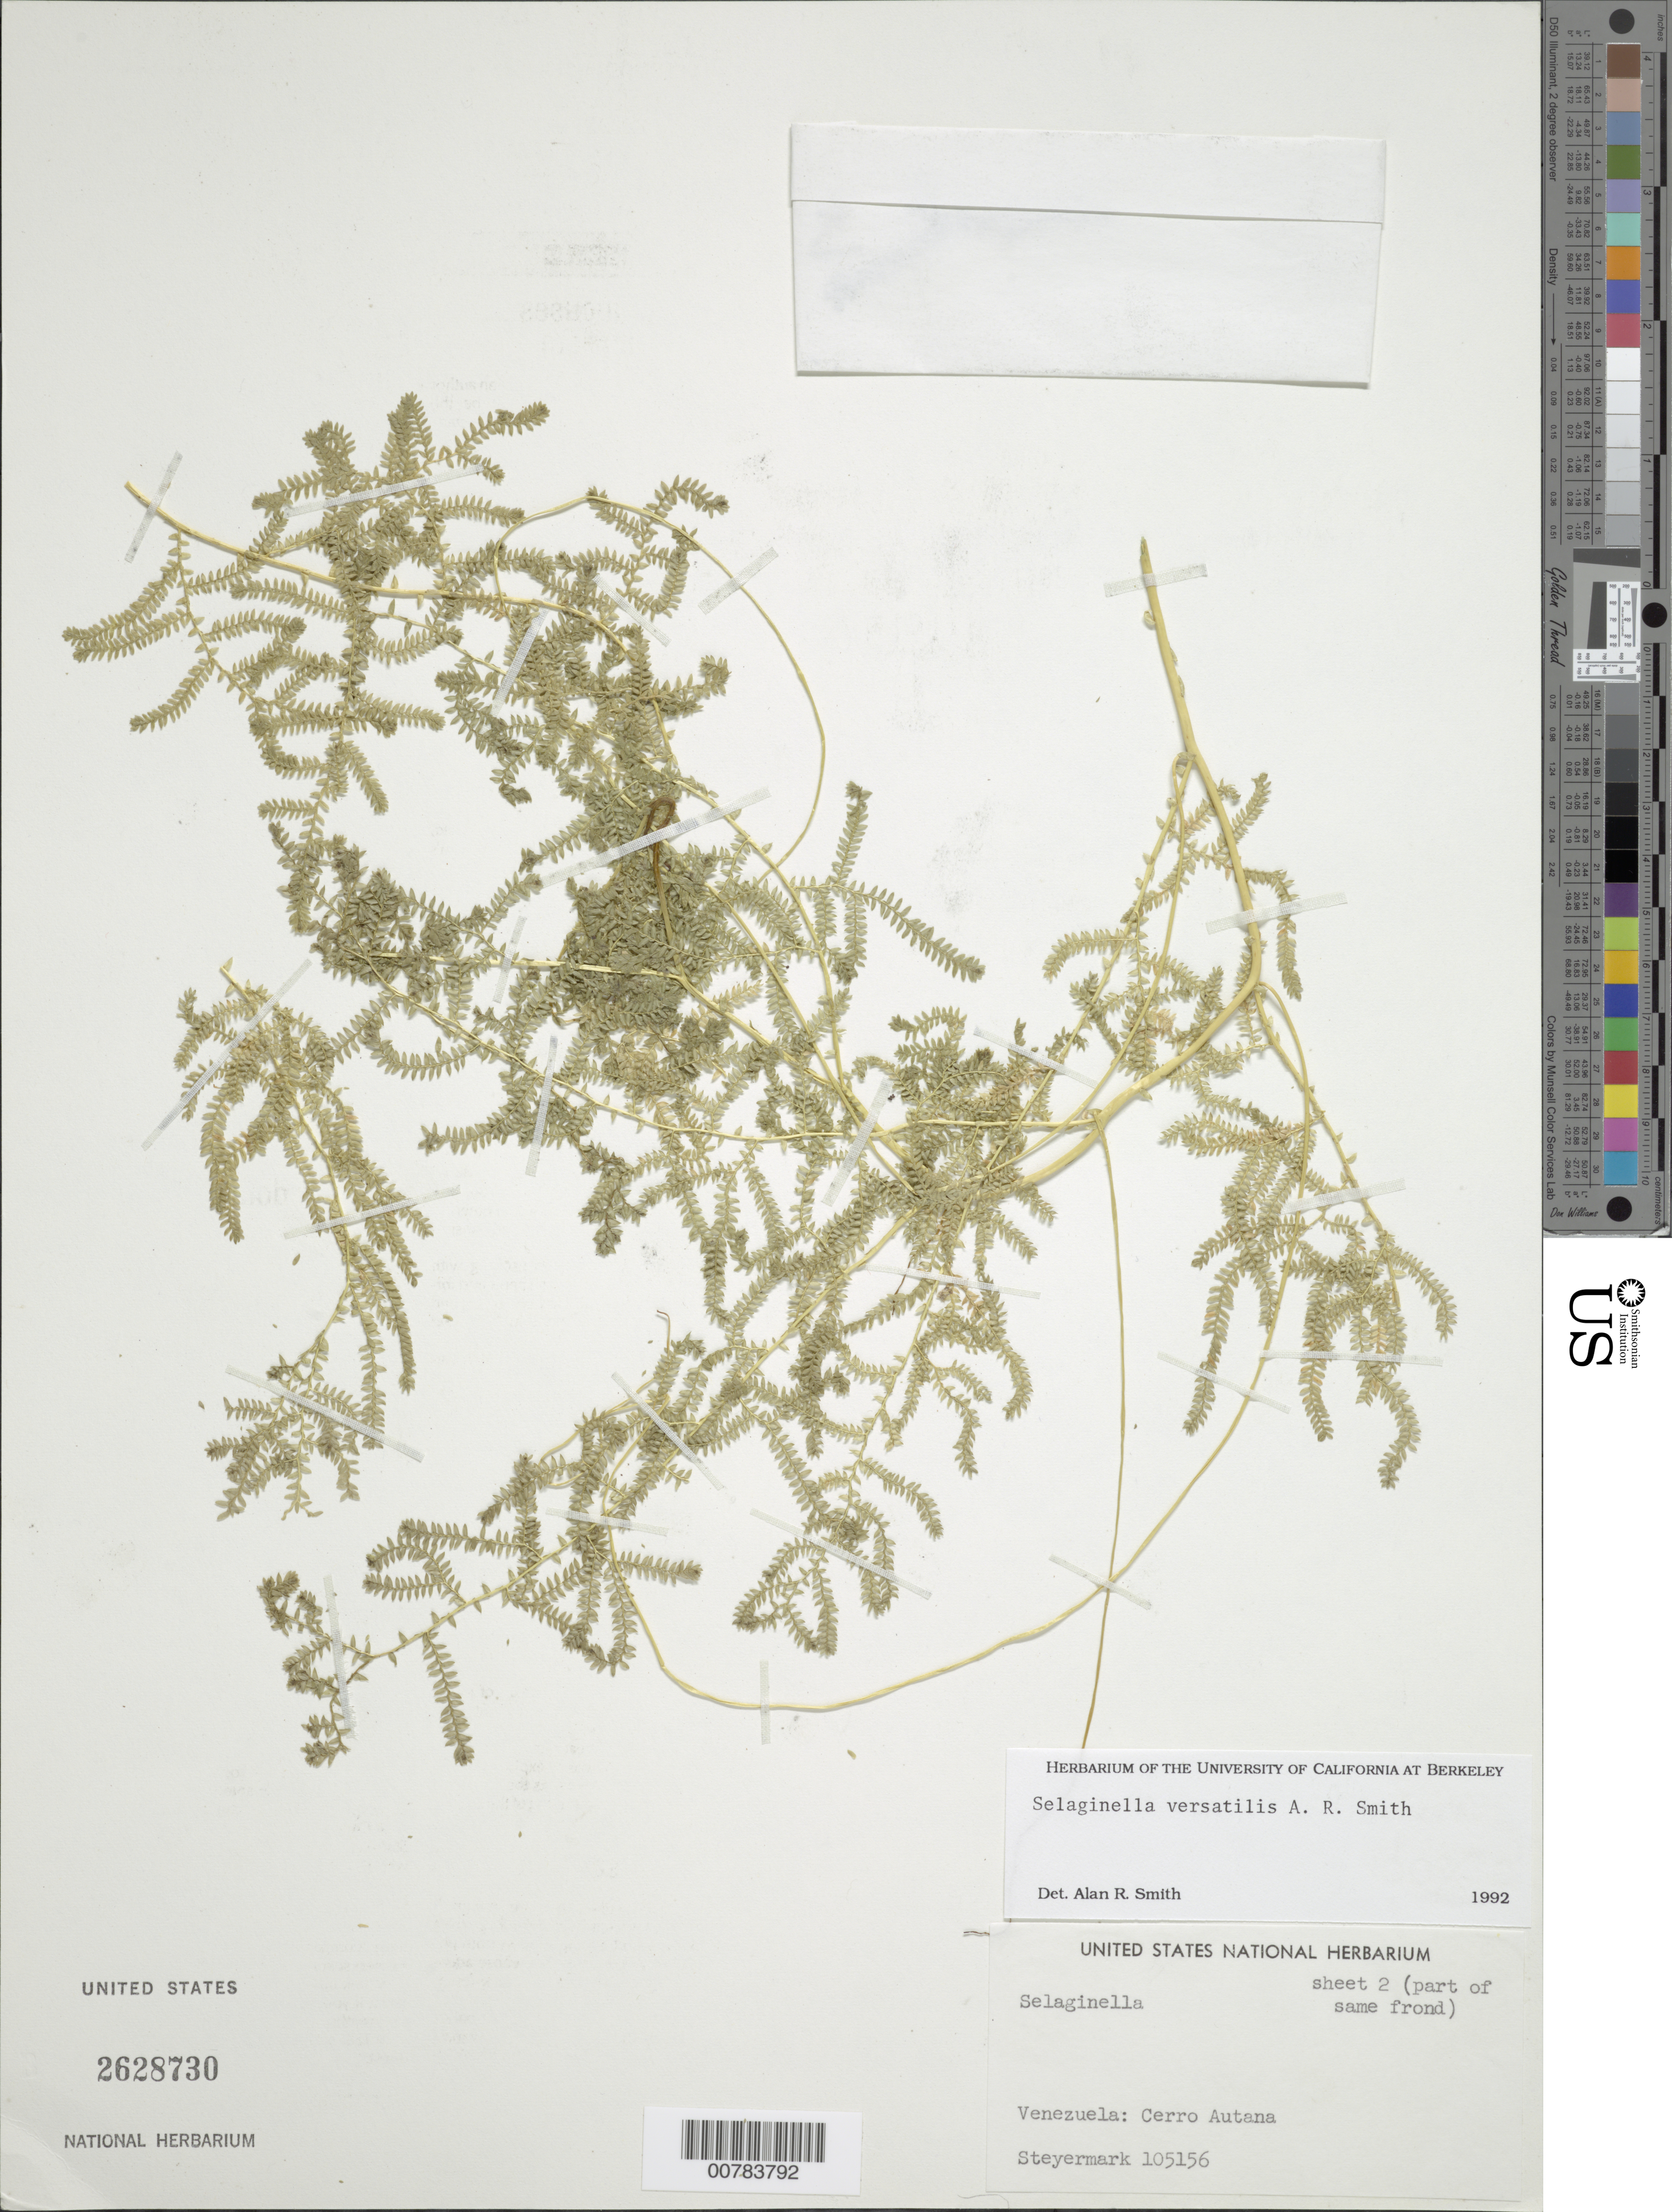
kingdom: Plantae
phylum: Tracheophyta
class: Lycopodiopsida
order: Selaginellales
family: Selaginellaceae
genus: Selaginella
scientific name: Selaginella versatilis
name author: A.R. Sm.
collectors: Steyermark, --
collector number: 105156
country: Venezuela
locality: Cerro Autana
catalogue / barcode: US 2628730